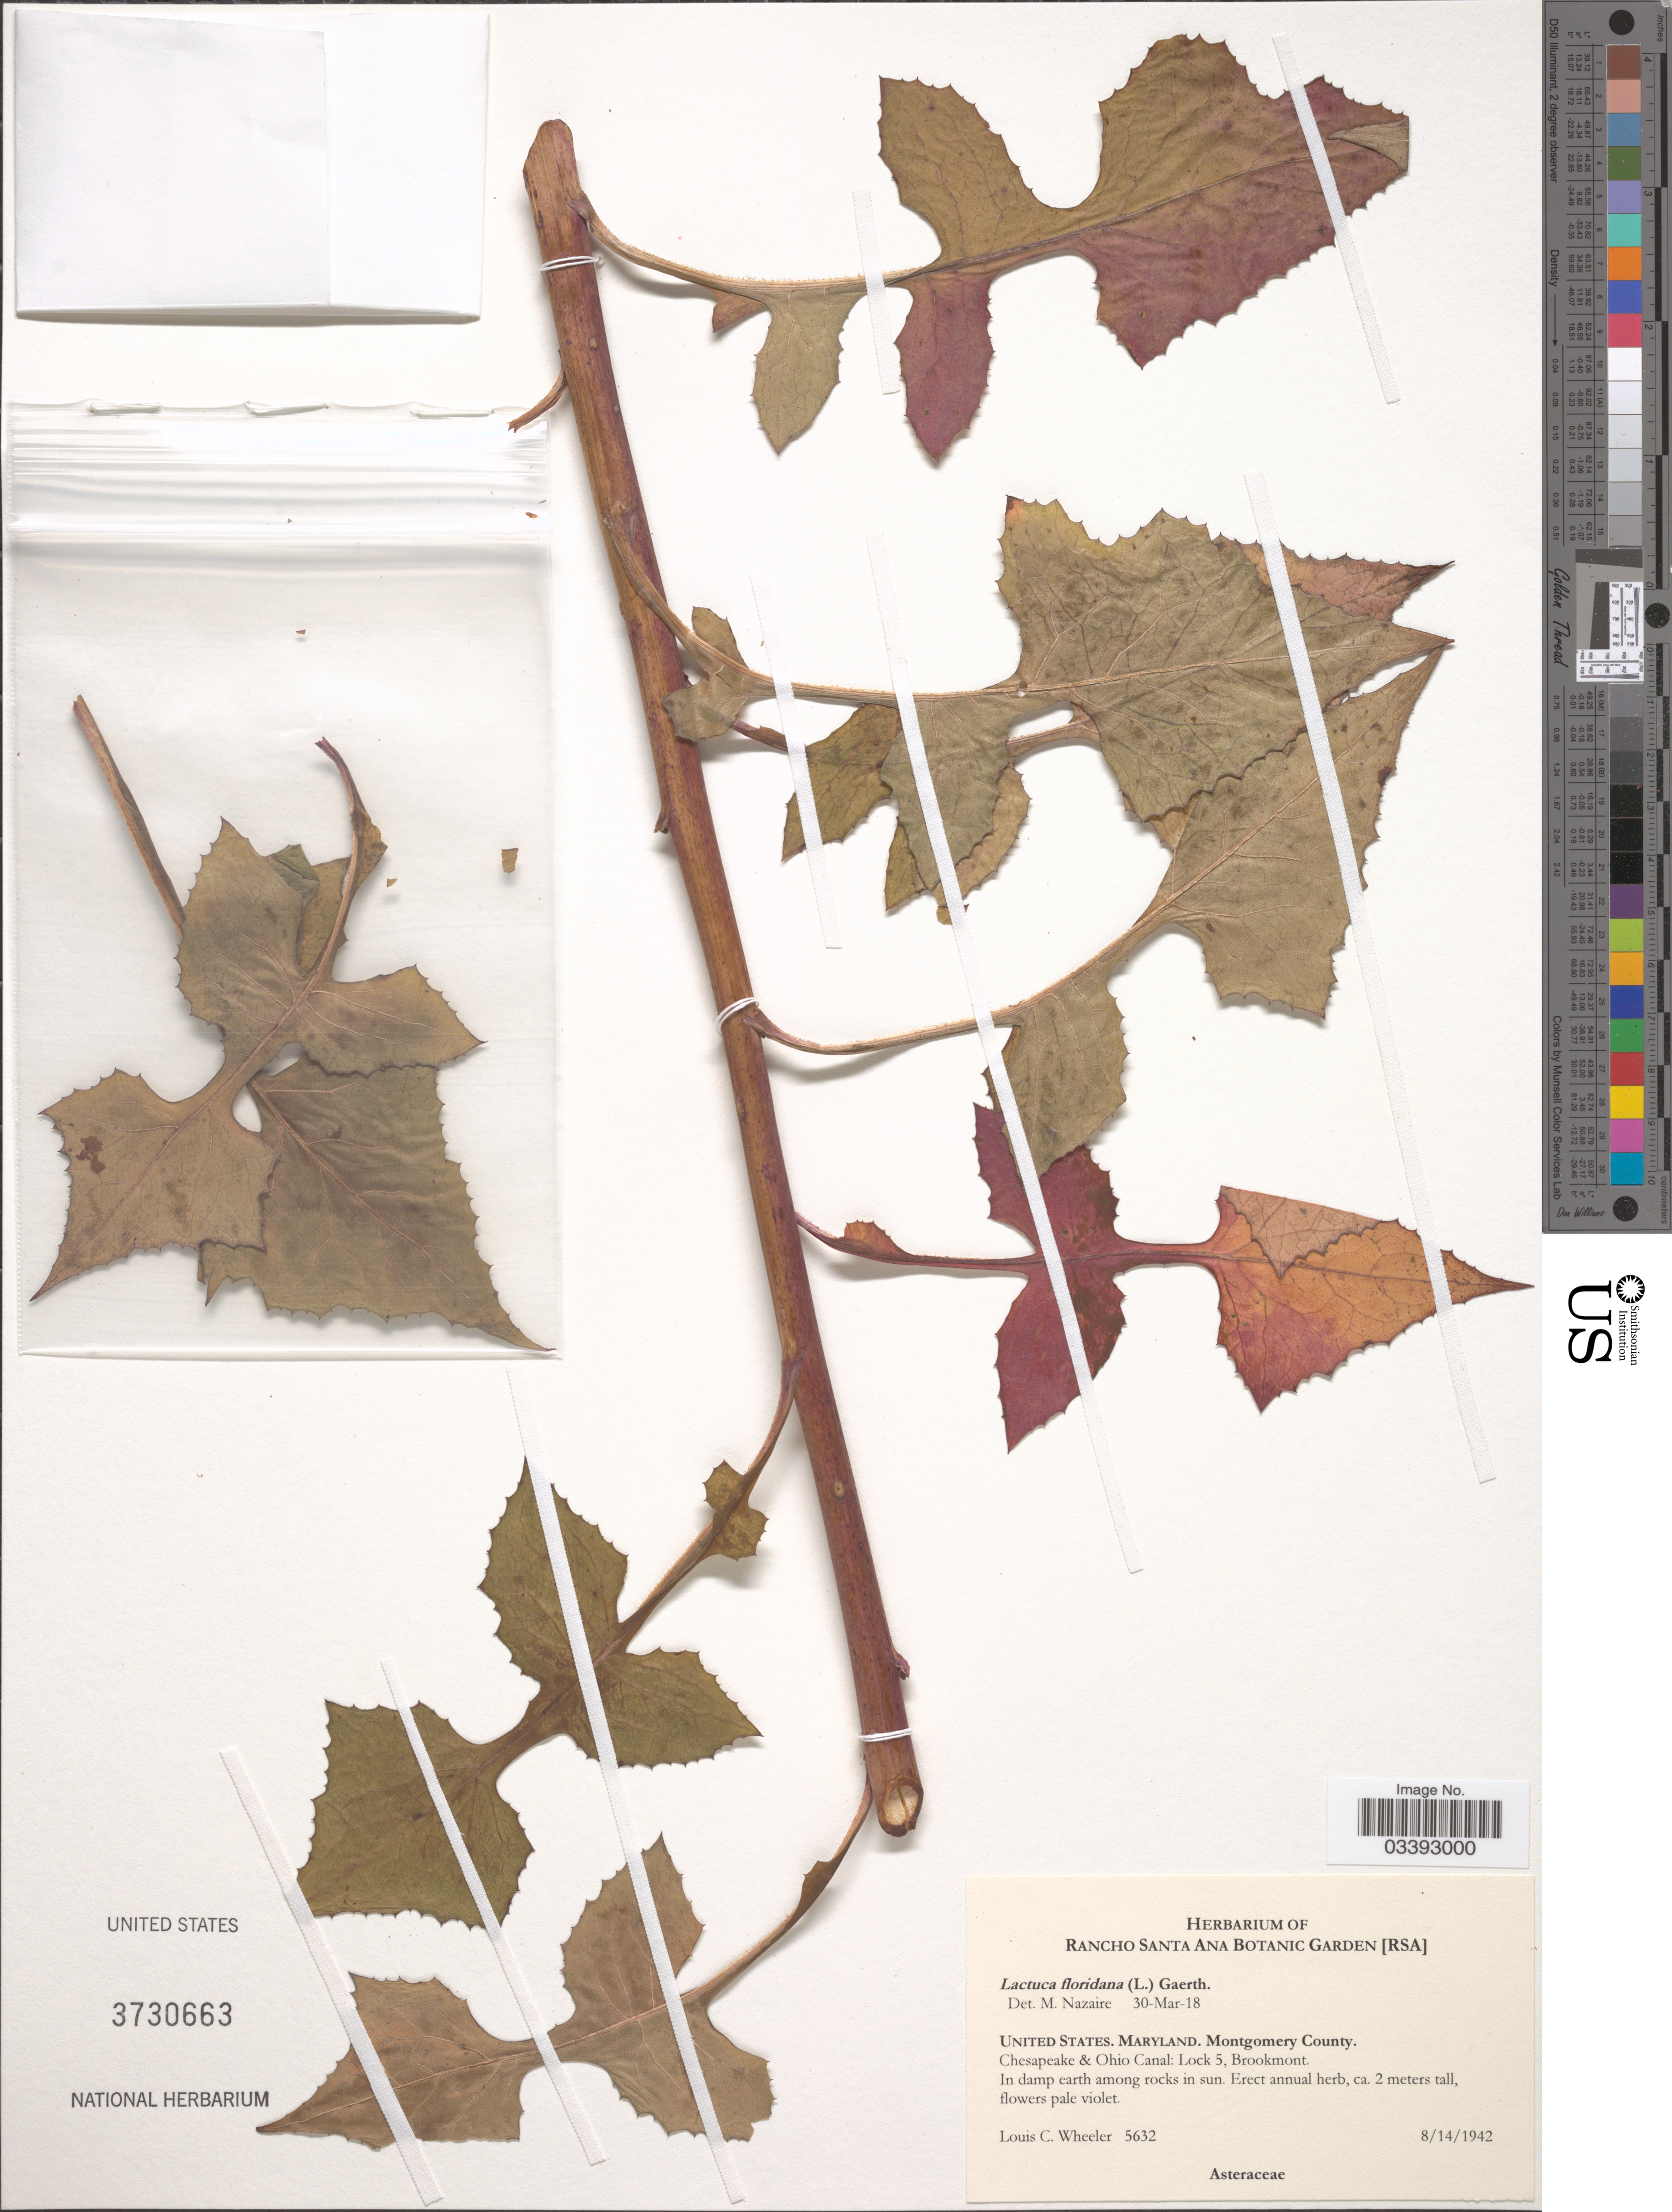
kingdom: Plantae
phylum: Tracheophyta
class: Magnoliopsida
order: Asterales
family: Asteraceae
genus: Lactuca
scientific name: Lactuca floridana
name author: (L.) Gaertn.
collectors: L. C. Wheeler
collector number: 5632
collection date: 1942-08-14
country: United States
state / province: Maryland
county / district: Montgomery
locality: Montgomery County. Chesapeake & Ohio Canal: Lock 5, Brookmont.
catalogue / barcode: US 3730663